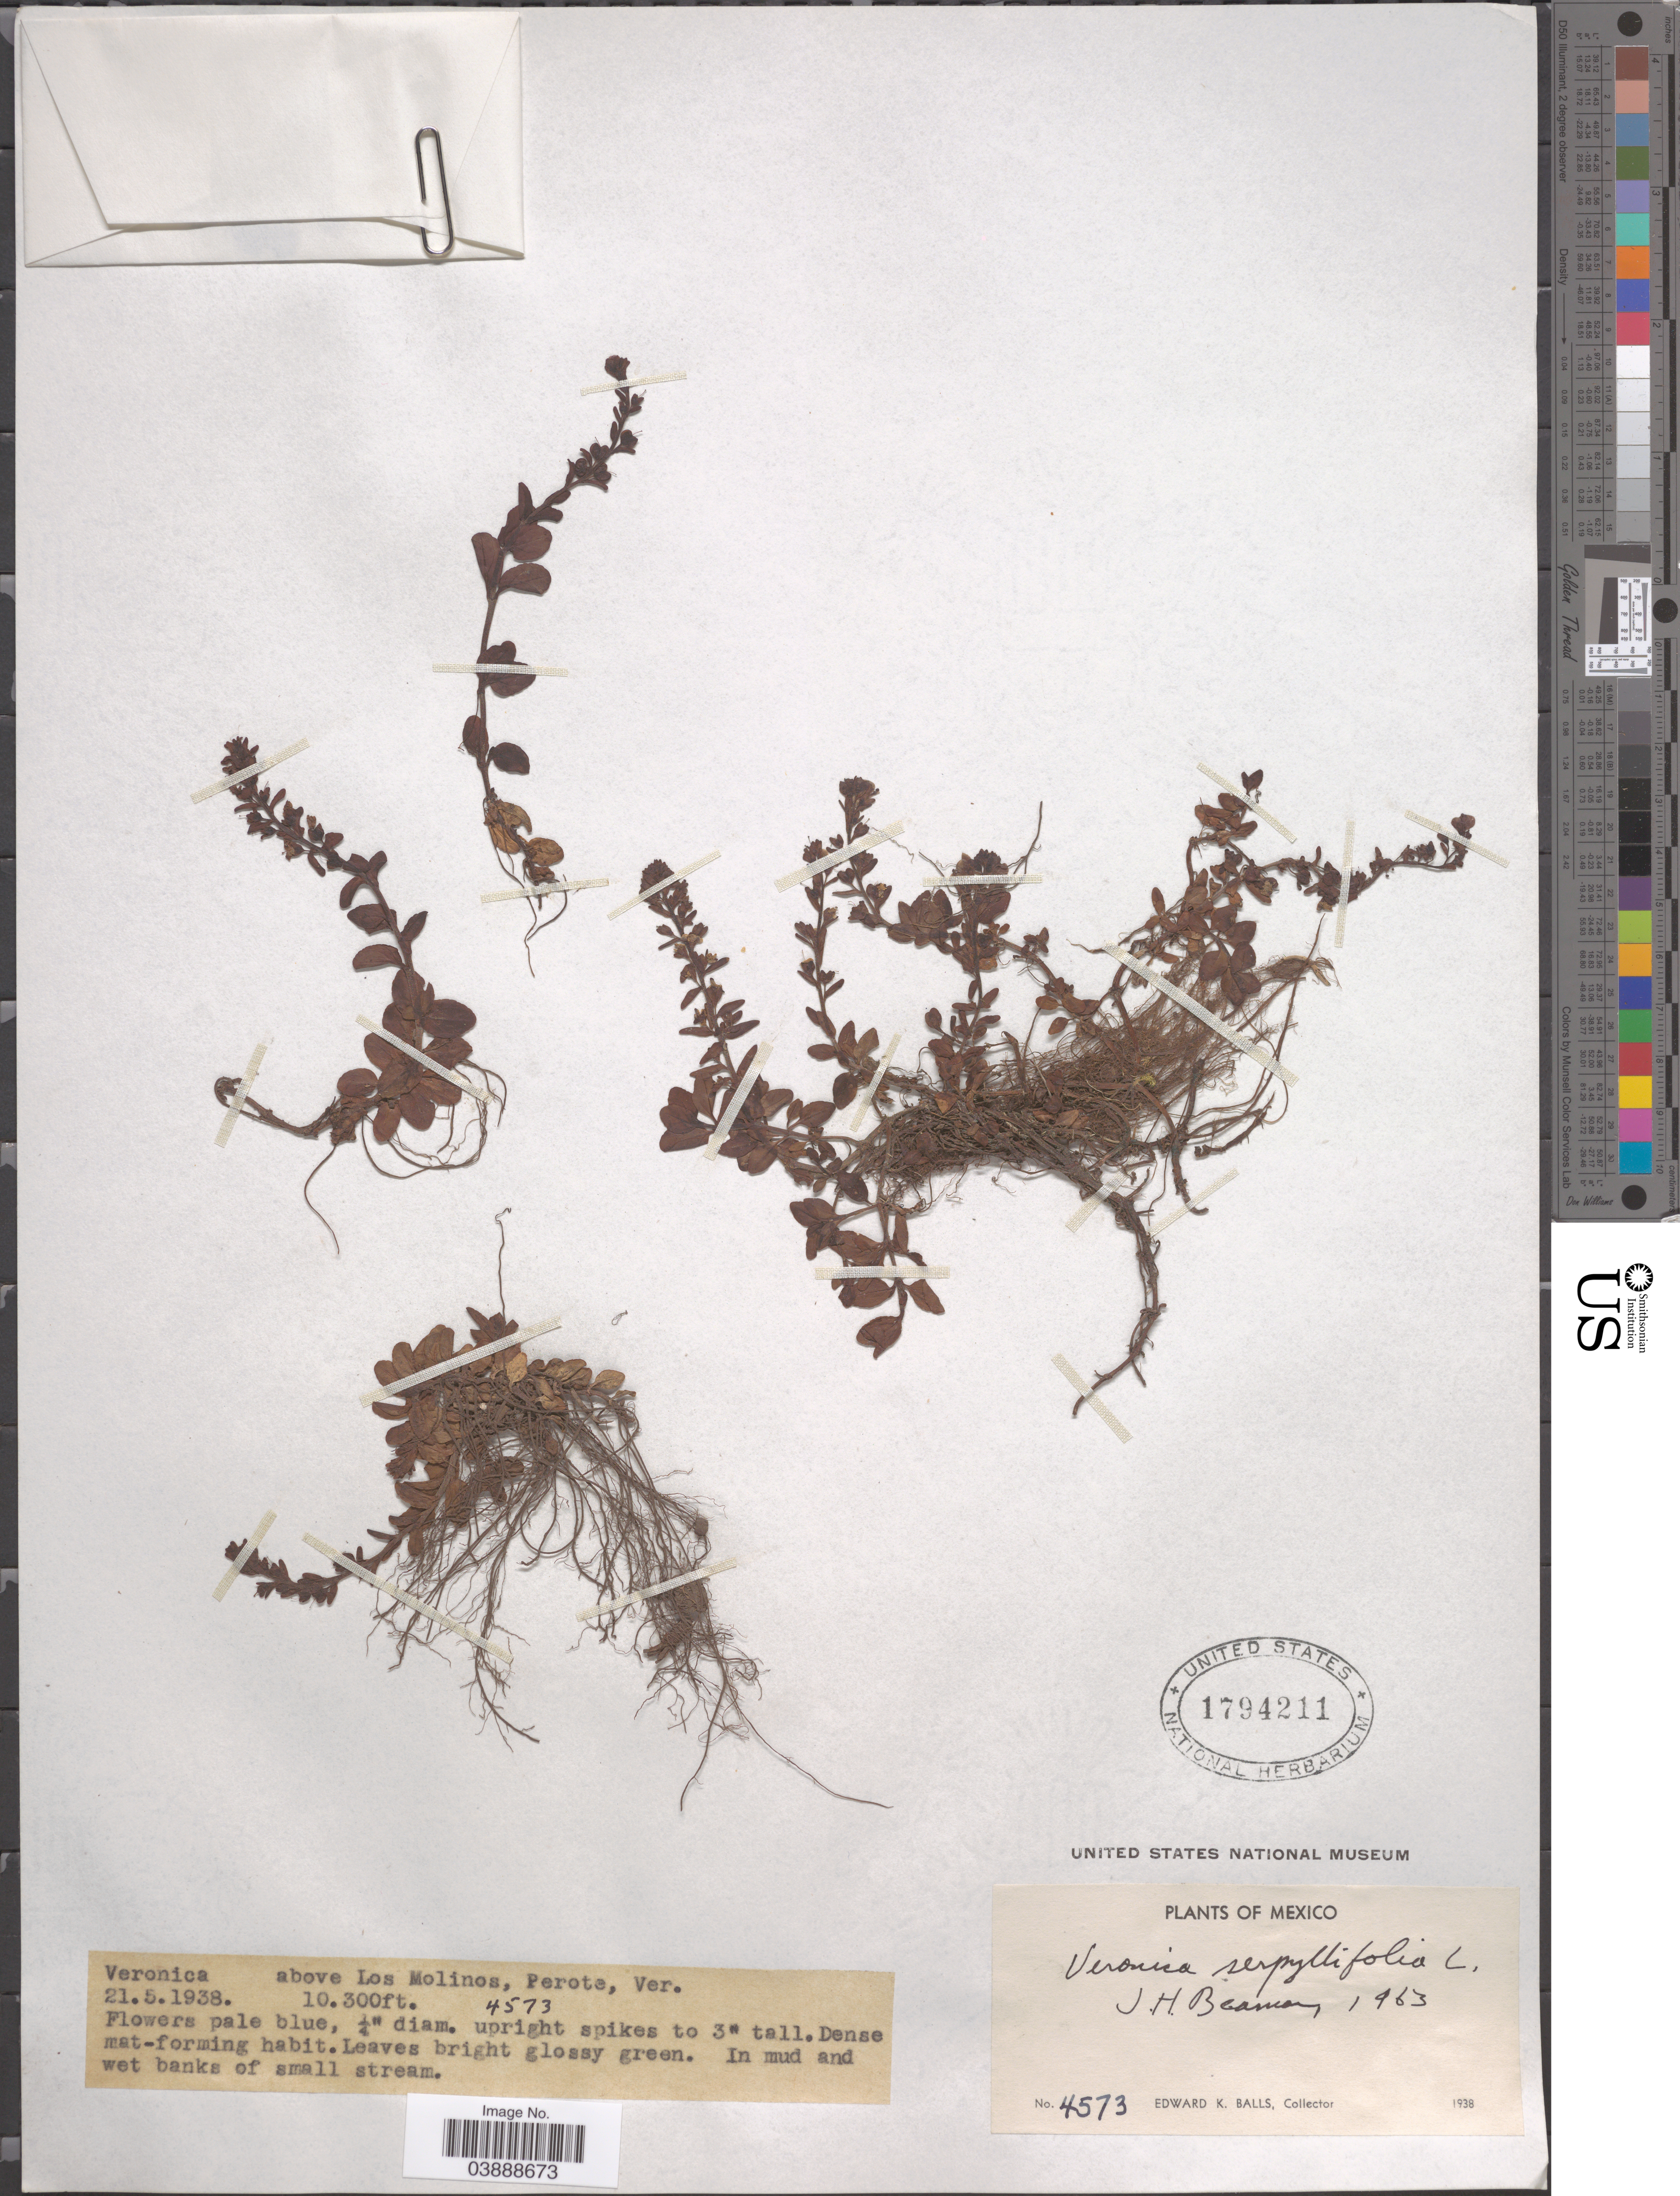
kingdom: Plantae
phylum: Tracheophyta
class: Magnoliopsida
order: Lamiales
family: Plantaginaceae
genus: Veronica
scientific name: Veronica serpyllifolia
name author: L.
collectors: E. K. Balls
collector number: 4573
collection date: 1938-05-12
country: Mexico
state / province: Veracruz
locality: Above Los Molinos, Perote.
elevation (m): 3139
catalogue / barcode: US 1794211